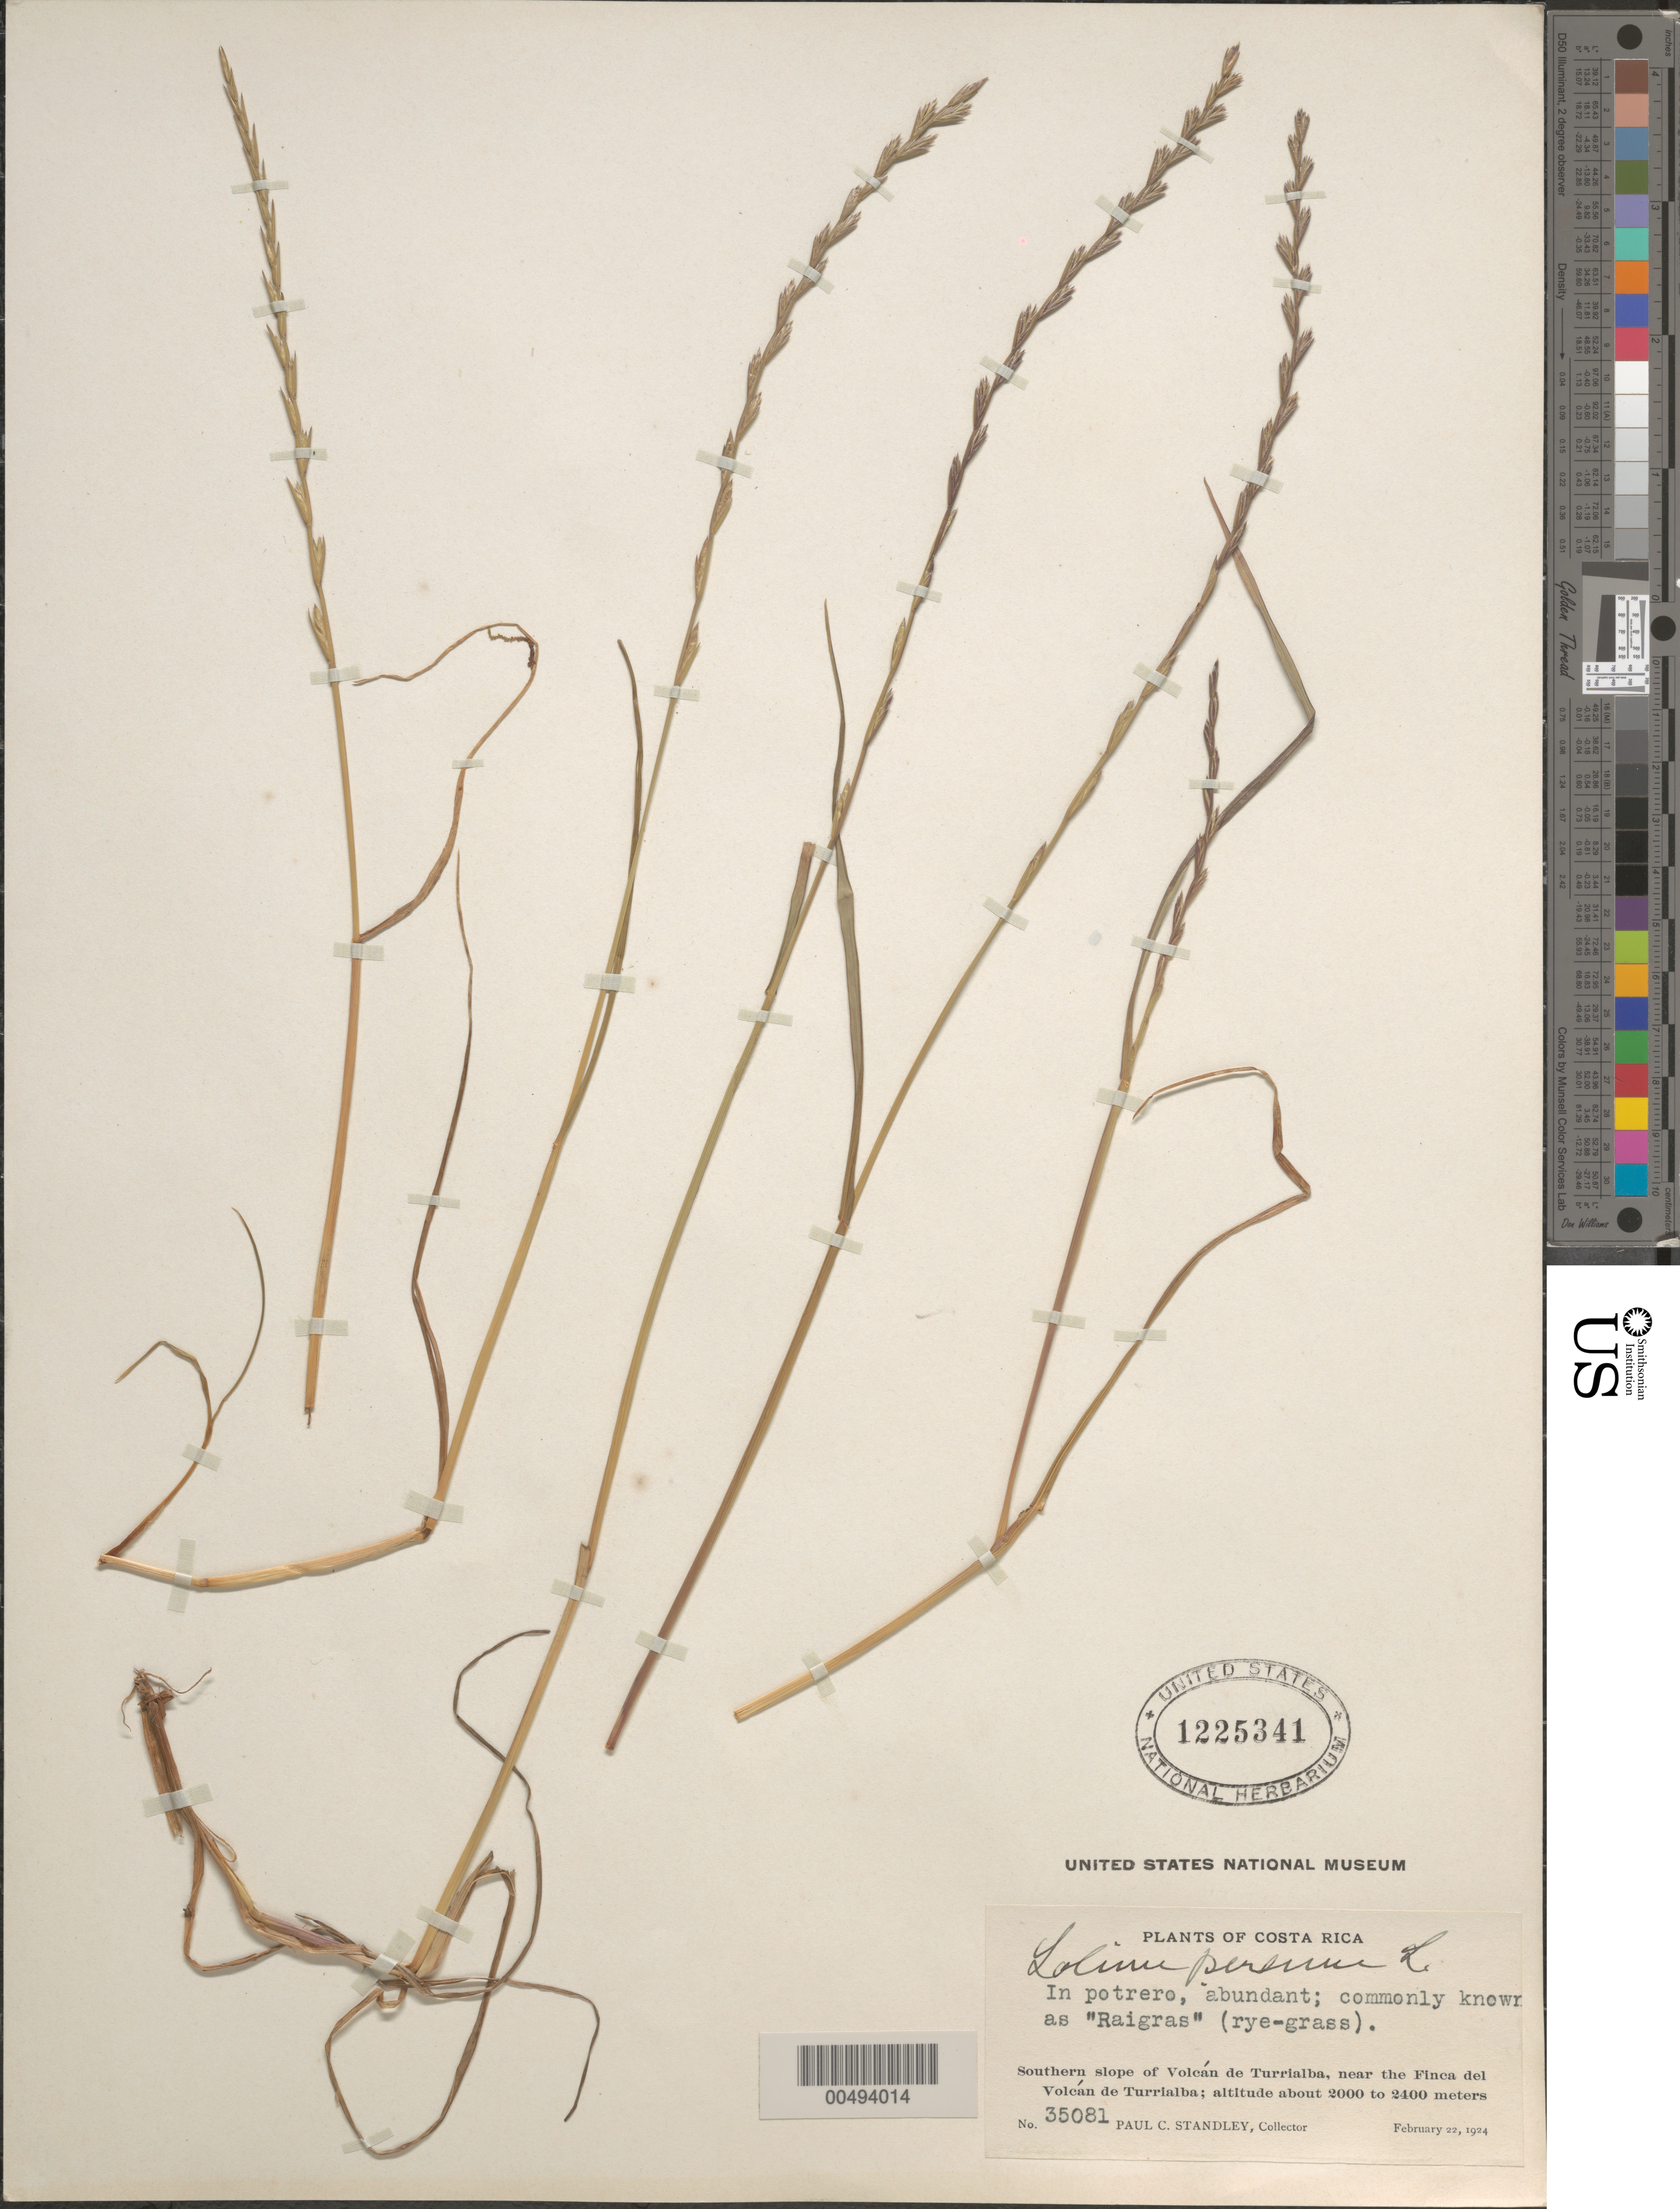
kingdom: Plantae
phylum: Tracheophyta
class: Liliopsida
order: Poales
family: Poaceae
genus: Lolium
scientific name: Lolium perenne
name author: L.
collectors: P. C. Standley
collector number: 35081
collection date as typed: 22 Feb 1924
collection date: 1924-02-22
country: Costa Rica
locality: S slope of Volcan de Turrialba, near the Finca del Volcan de Turrialba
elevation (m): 2000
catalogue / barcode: US 1225341